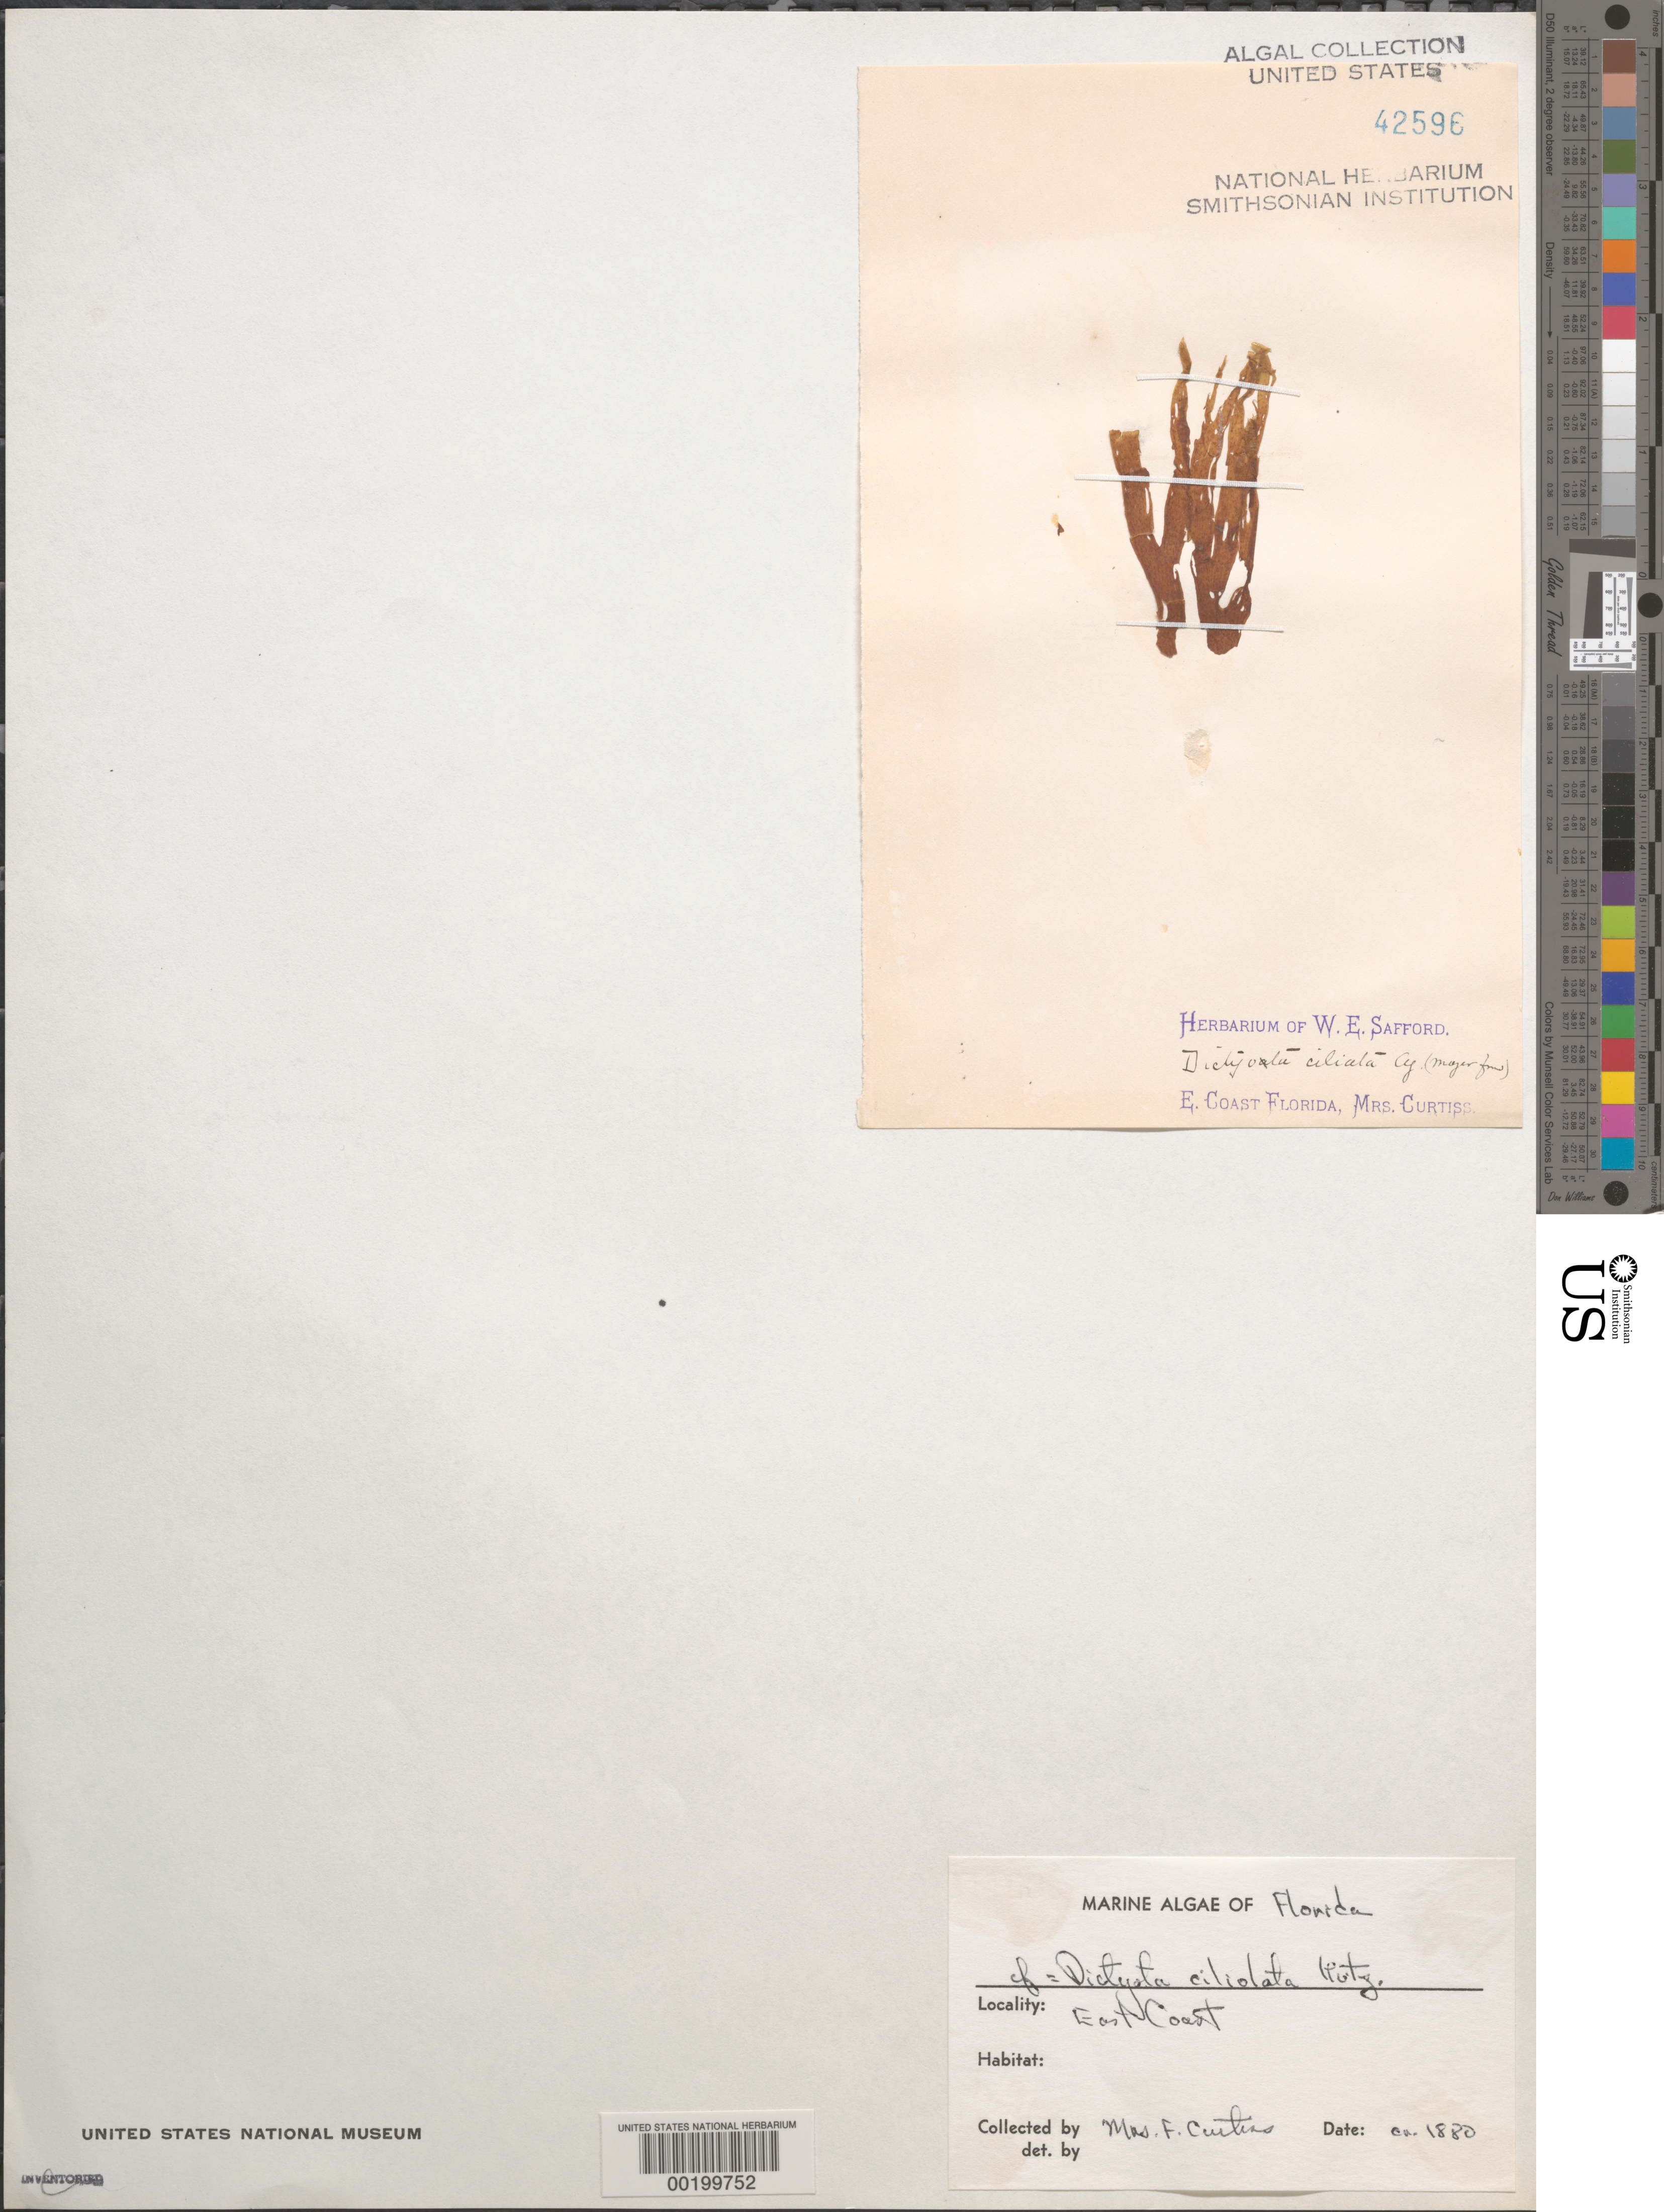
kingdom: Chromista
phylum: Ochrophyta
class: Phaeophyceae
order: Dictyotales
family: Dictyotaceae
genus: Dictyota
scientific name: Dictyota ciliolata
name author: Sond. ex Kütz.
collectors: F. A. Curtiss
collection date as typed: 1880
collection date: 1880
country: United States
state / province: Florida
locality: East coast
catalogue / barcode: US 42596